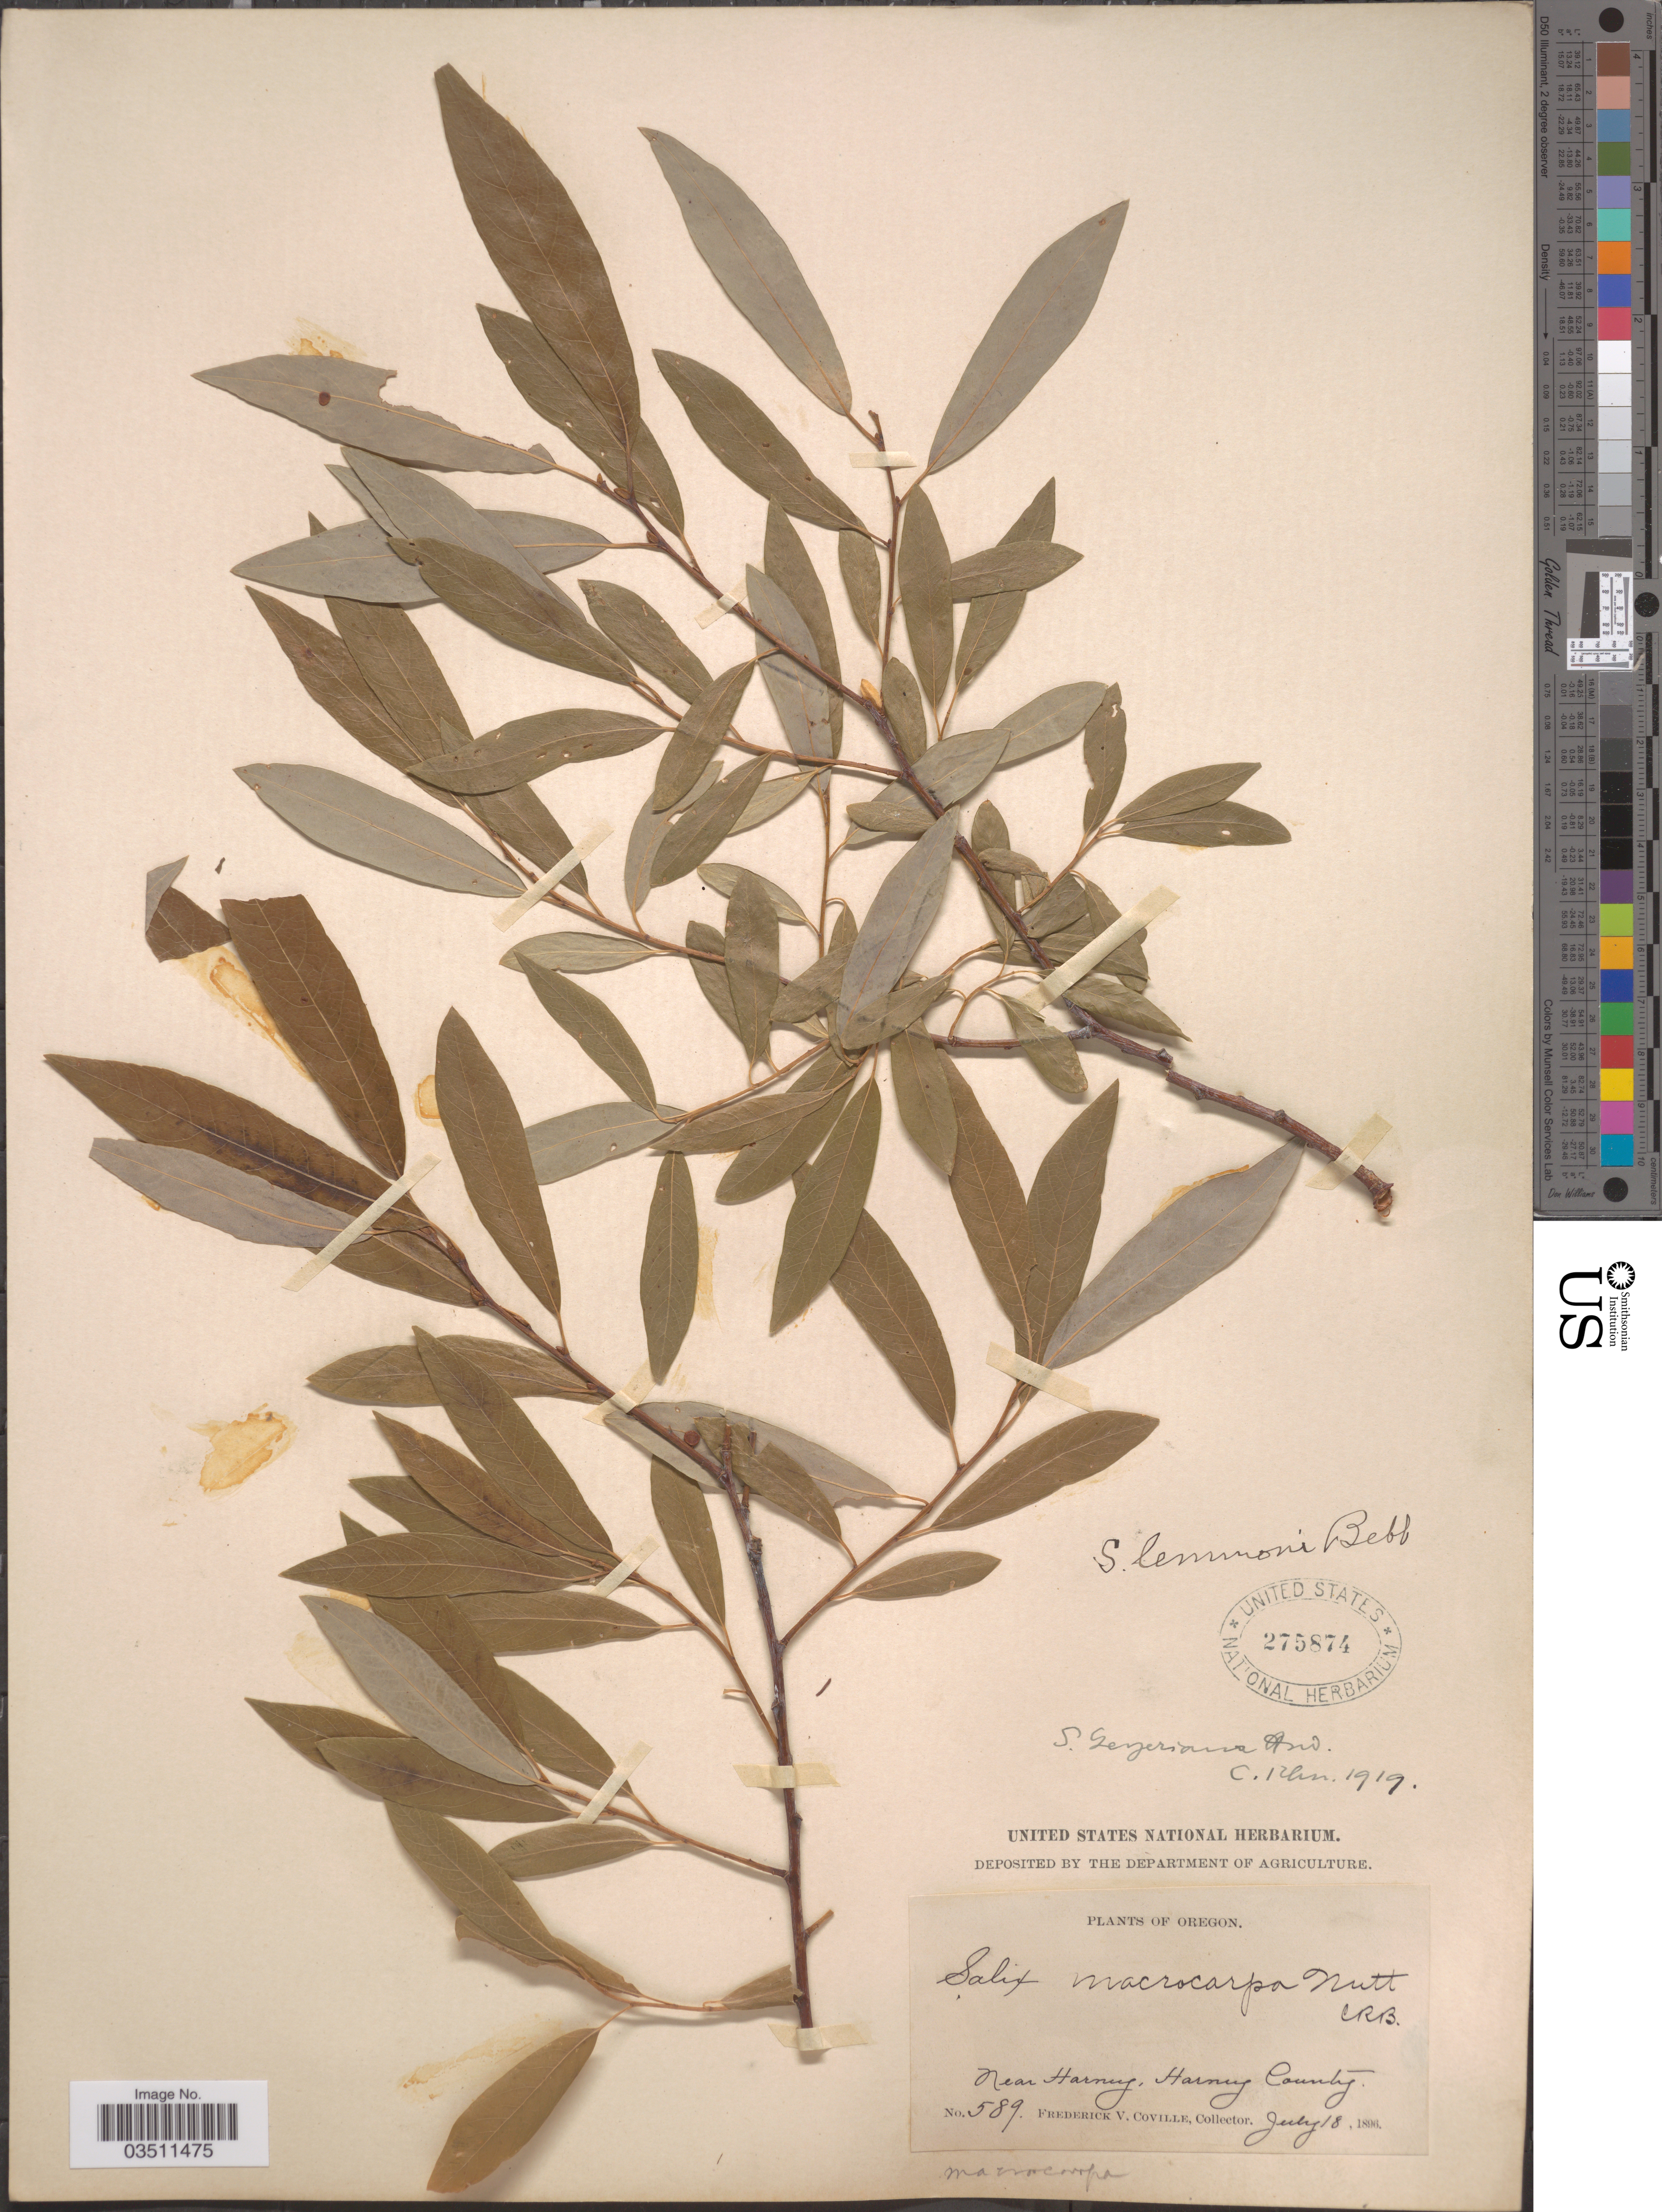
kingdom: Plantae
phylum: Tracheophyta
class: Magnoliopsida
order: Malpighiales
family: Salicaceae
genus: Salix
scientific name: Salix lemmonii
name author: Bebb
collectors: F. V. Coville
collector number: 589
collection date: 1896-07-18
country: United States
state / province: Oregon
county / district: Harney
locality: Near Harney, Harney County.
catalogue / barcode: US 275874